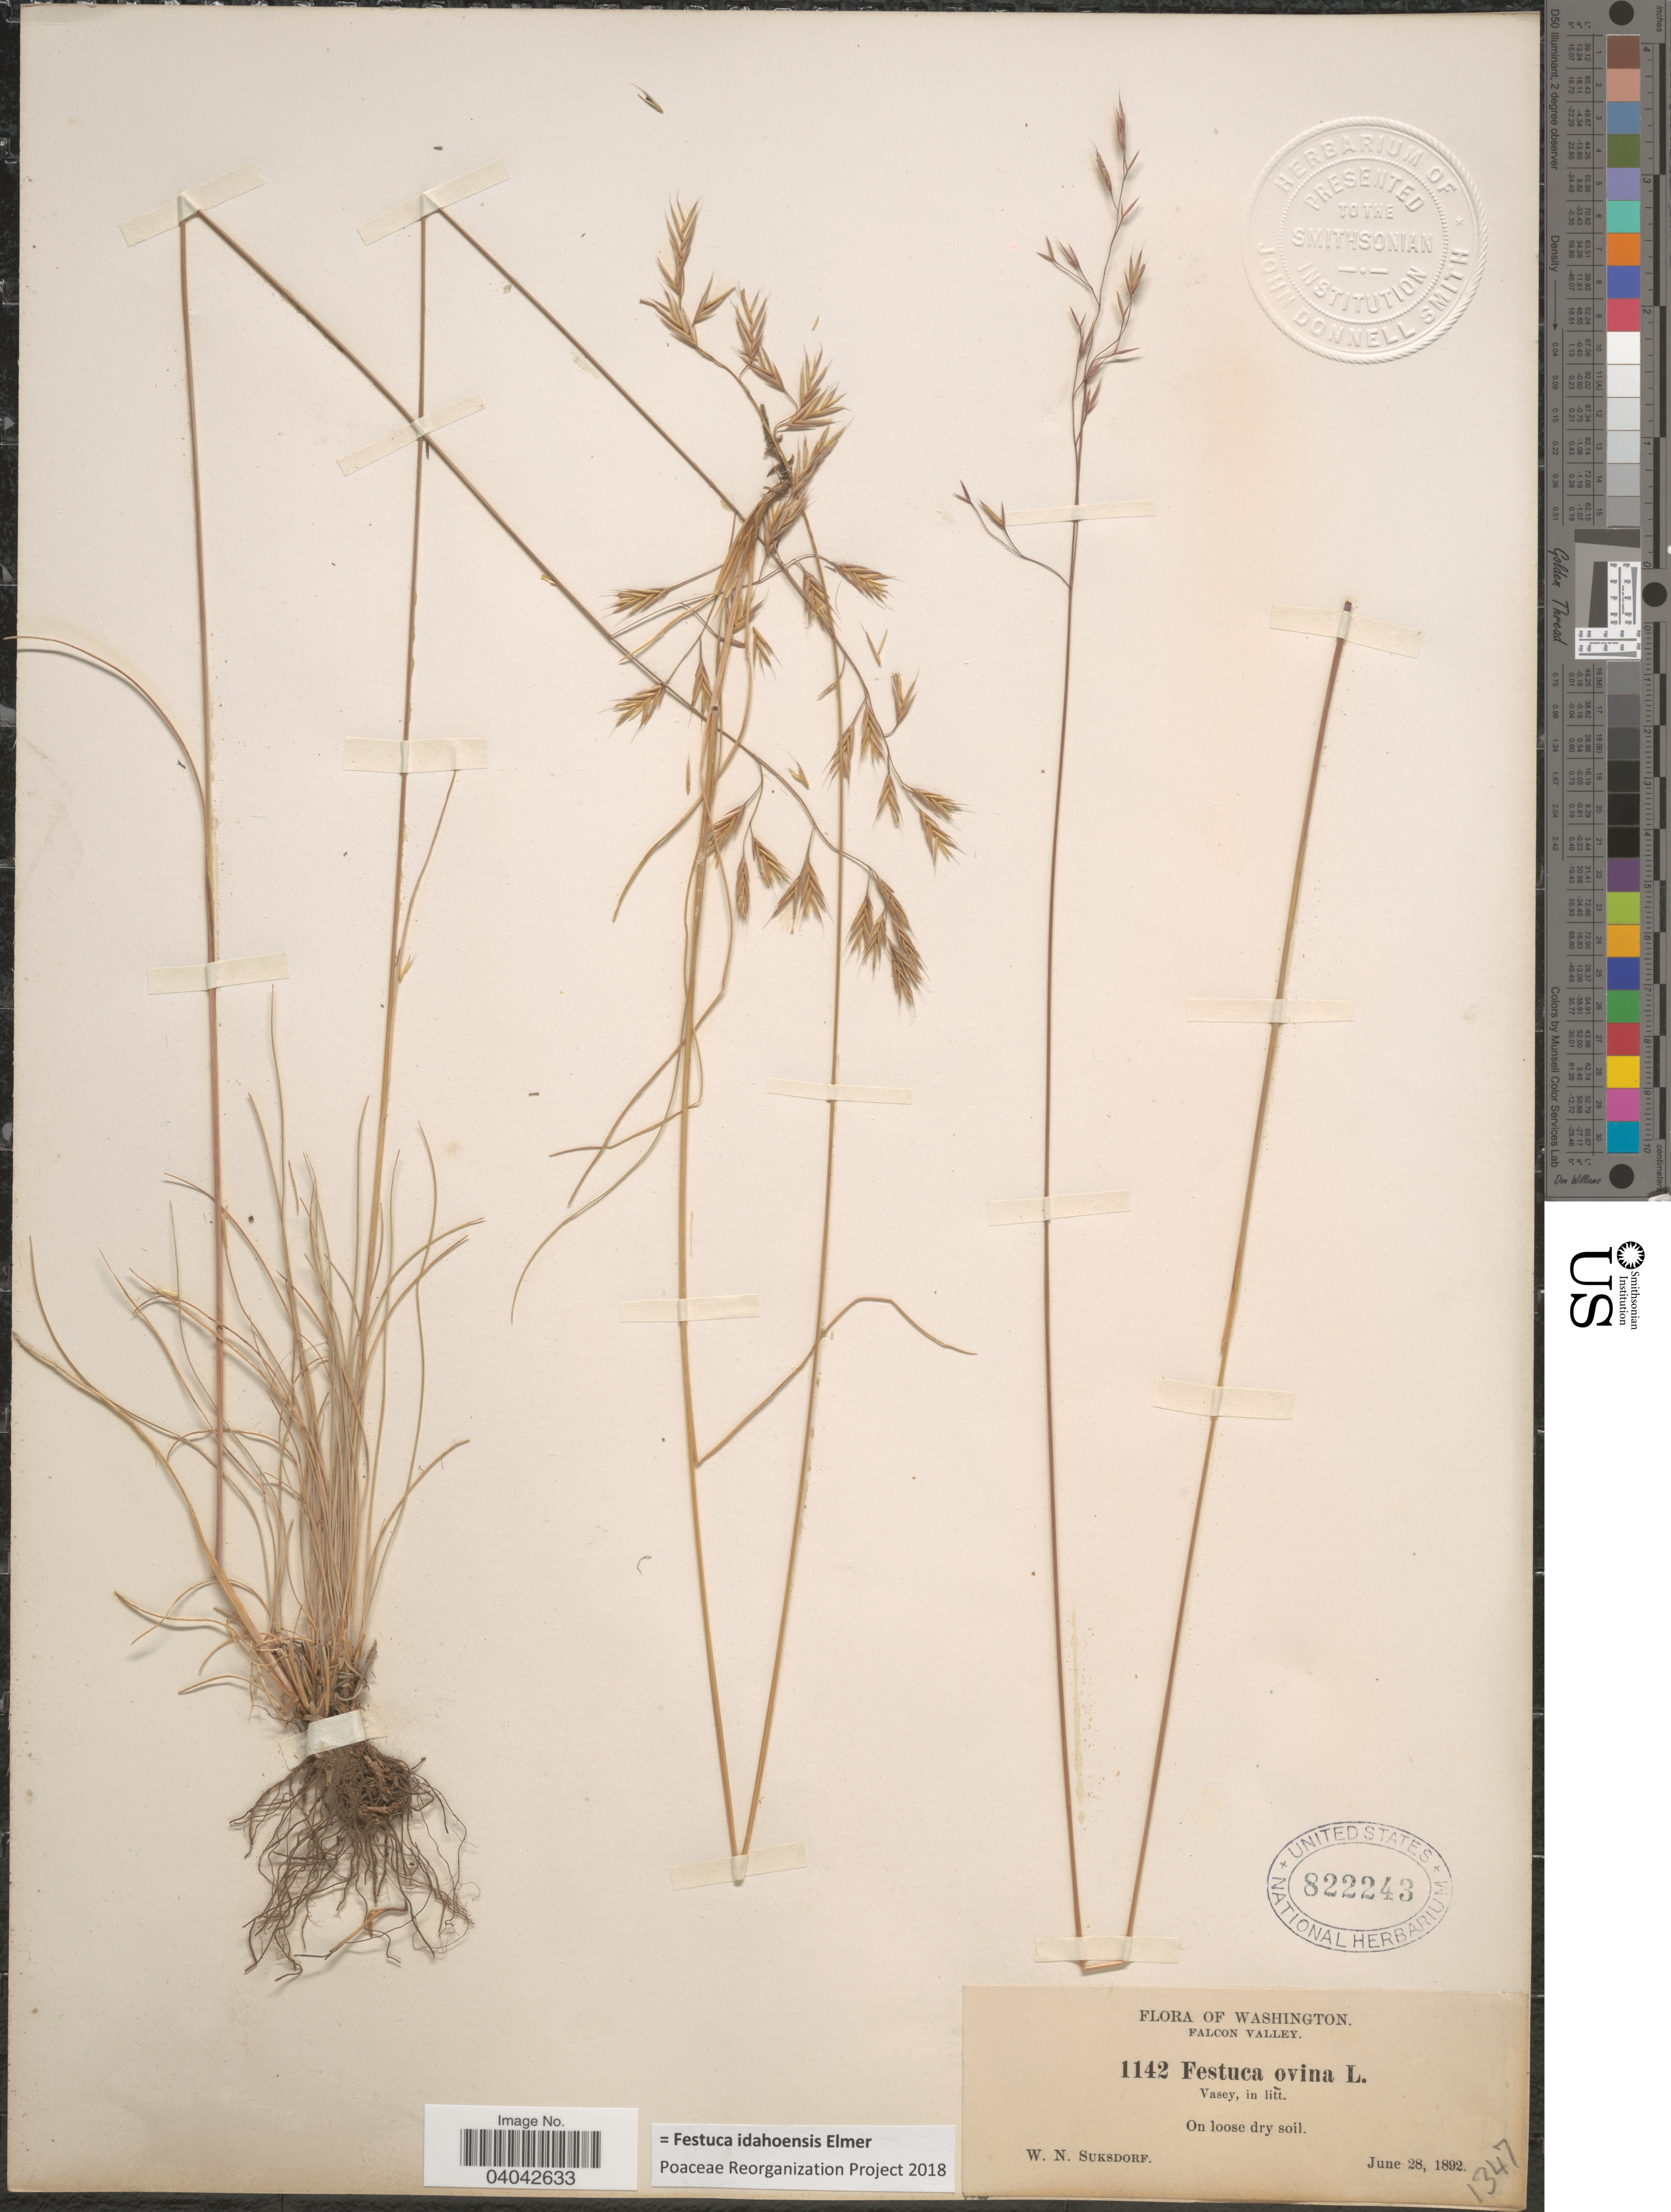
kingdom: Plantae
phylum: Tracheophyta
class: Liliopsida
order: Poales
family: Poaceae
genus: Festuca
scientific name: Festuca idahoensis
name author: Elmer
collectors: W. N. Suksdorf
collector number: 1142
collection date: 1892-06-28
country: United States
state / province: Washington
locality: Falcon Valley.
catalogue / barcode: US 822243